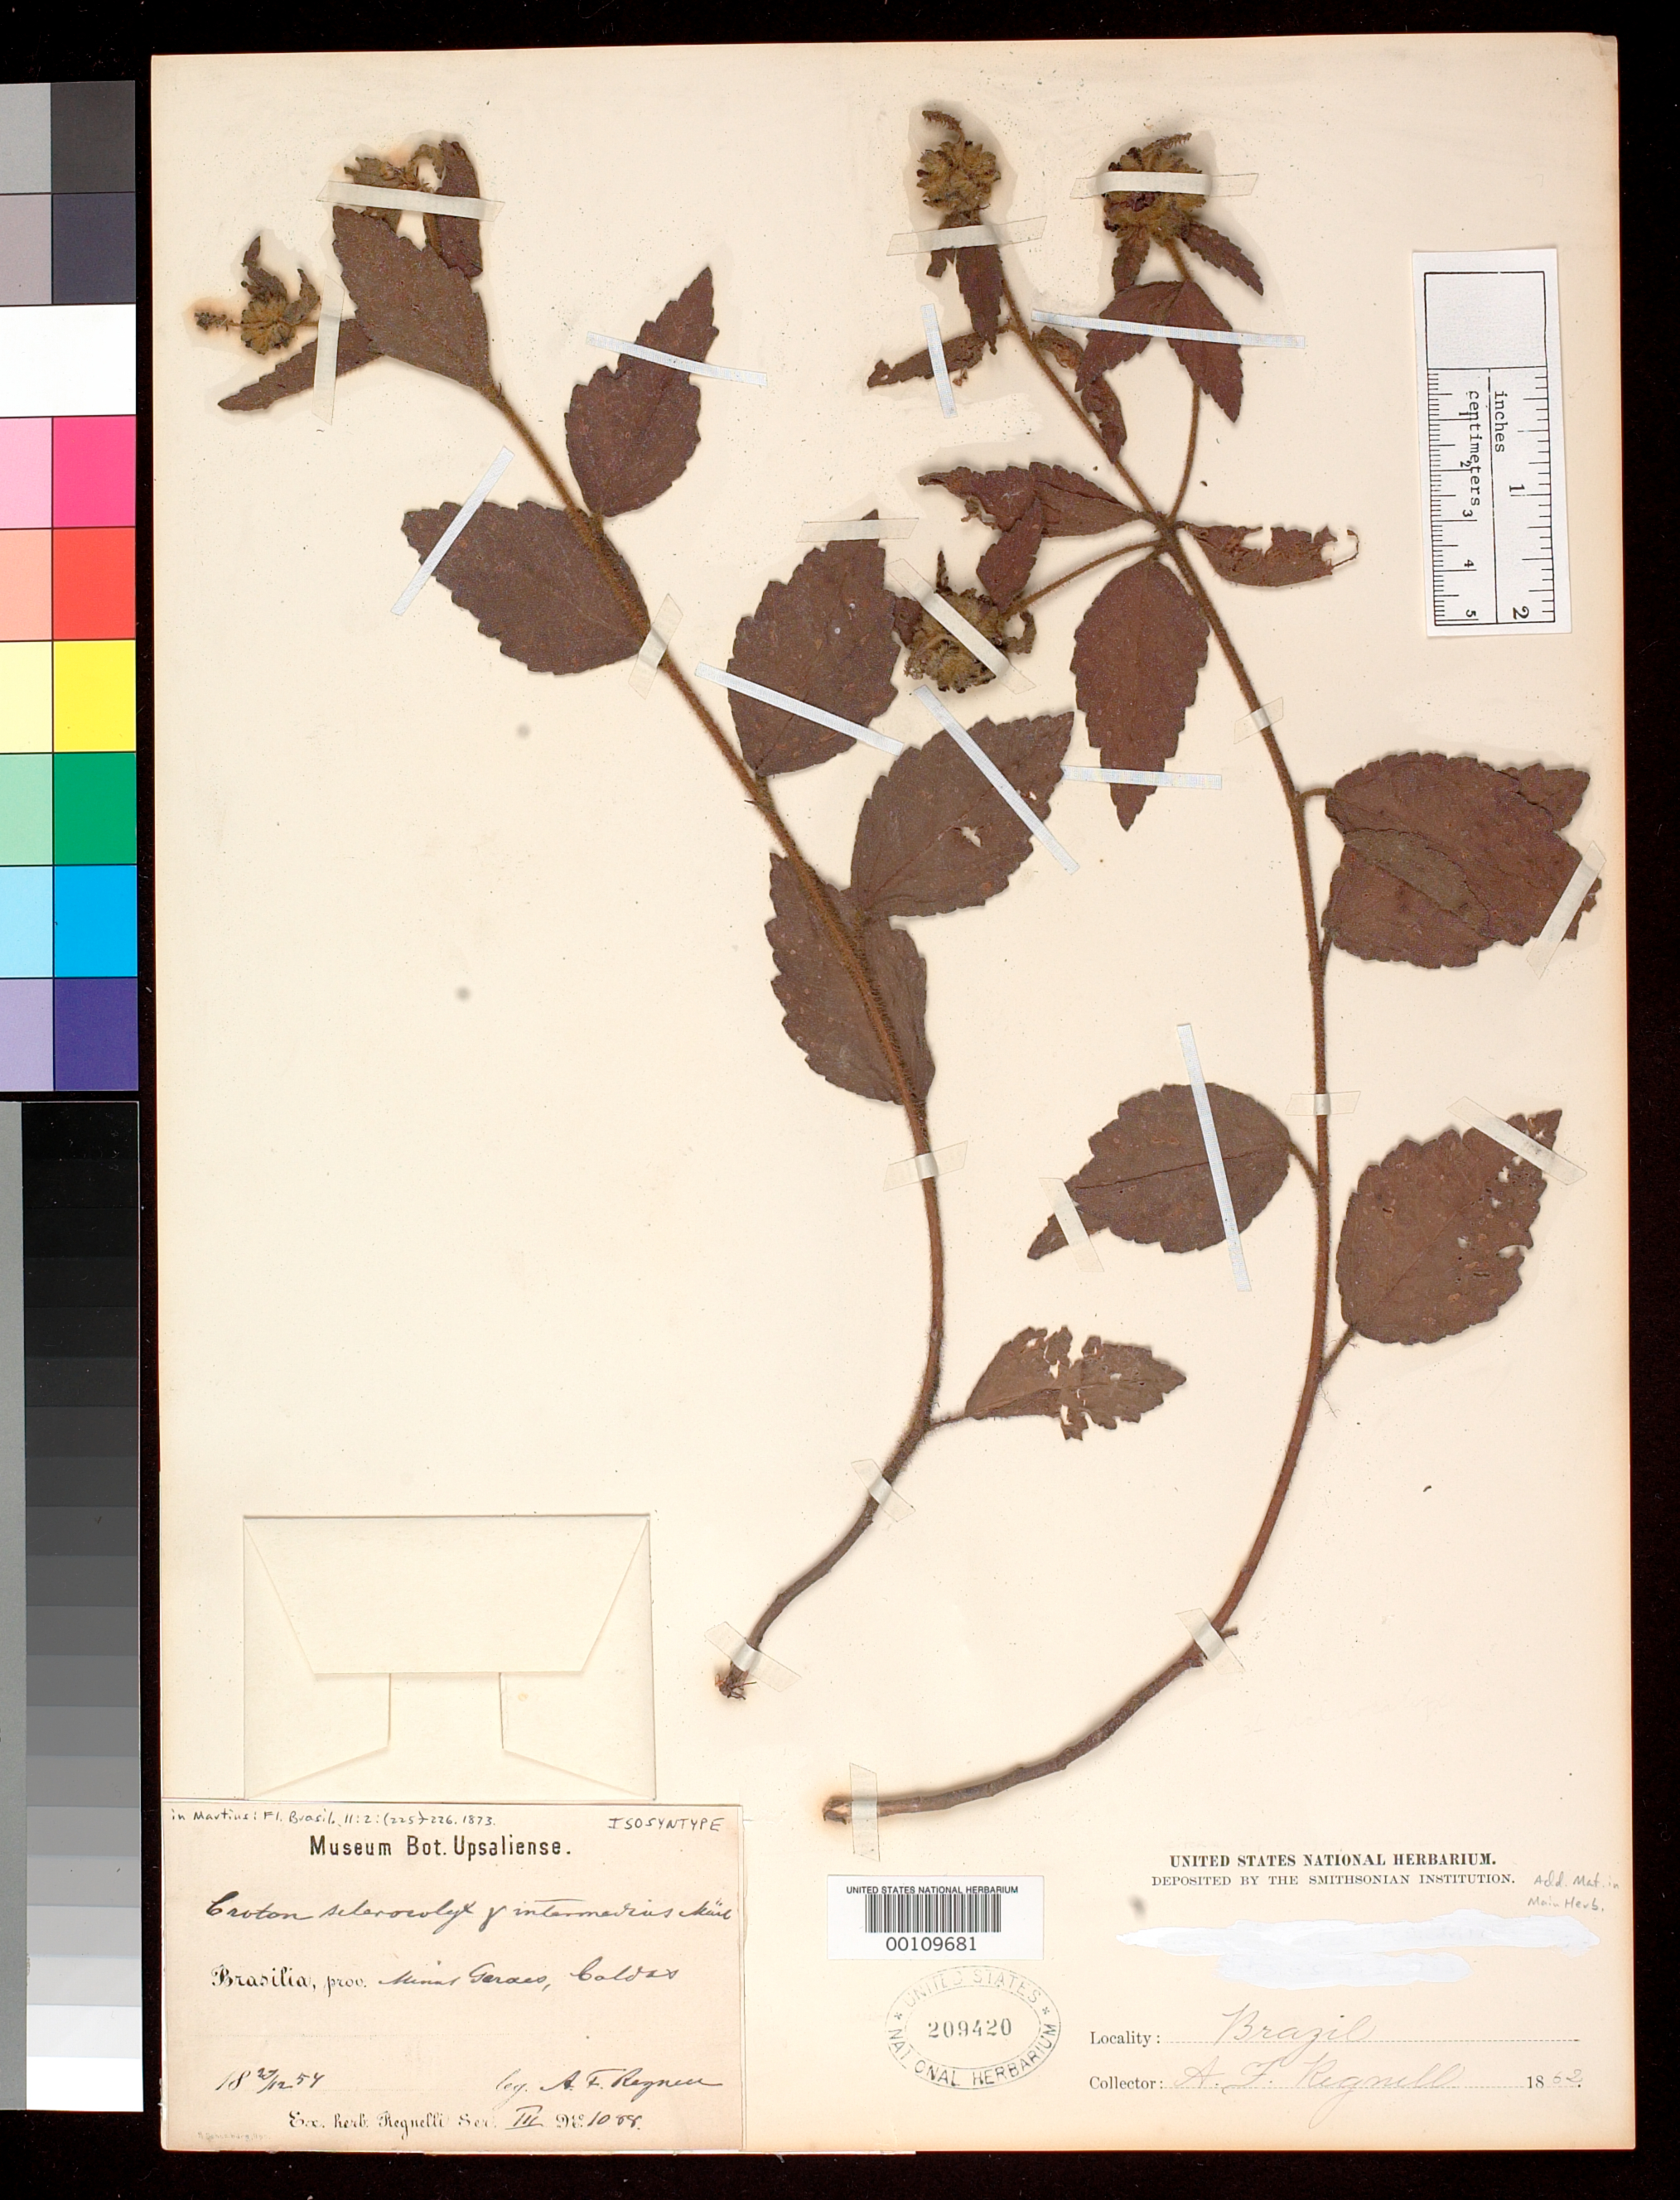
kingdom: Plantae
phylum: Tracheophyta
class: Magnoliopsida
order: Malpighiales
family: Euphorbiaceae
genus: Croton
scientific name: Croton sclerocalyx var. intermedius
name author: Müll. Arg. in Mart.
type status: Isosyntype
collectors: A. F. Regnell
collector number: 1088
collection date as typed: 1854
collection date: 1854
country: Brazil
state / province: Minas Gerais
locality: Caldas.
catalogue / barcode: US 209420